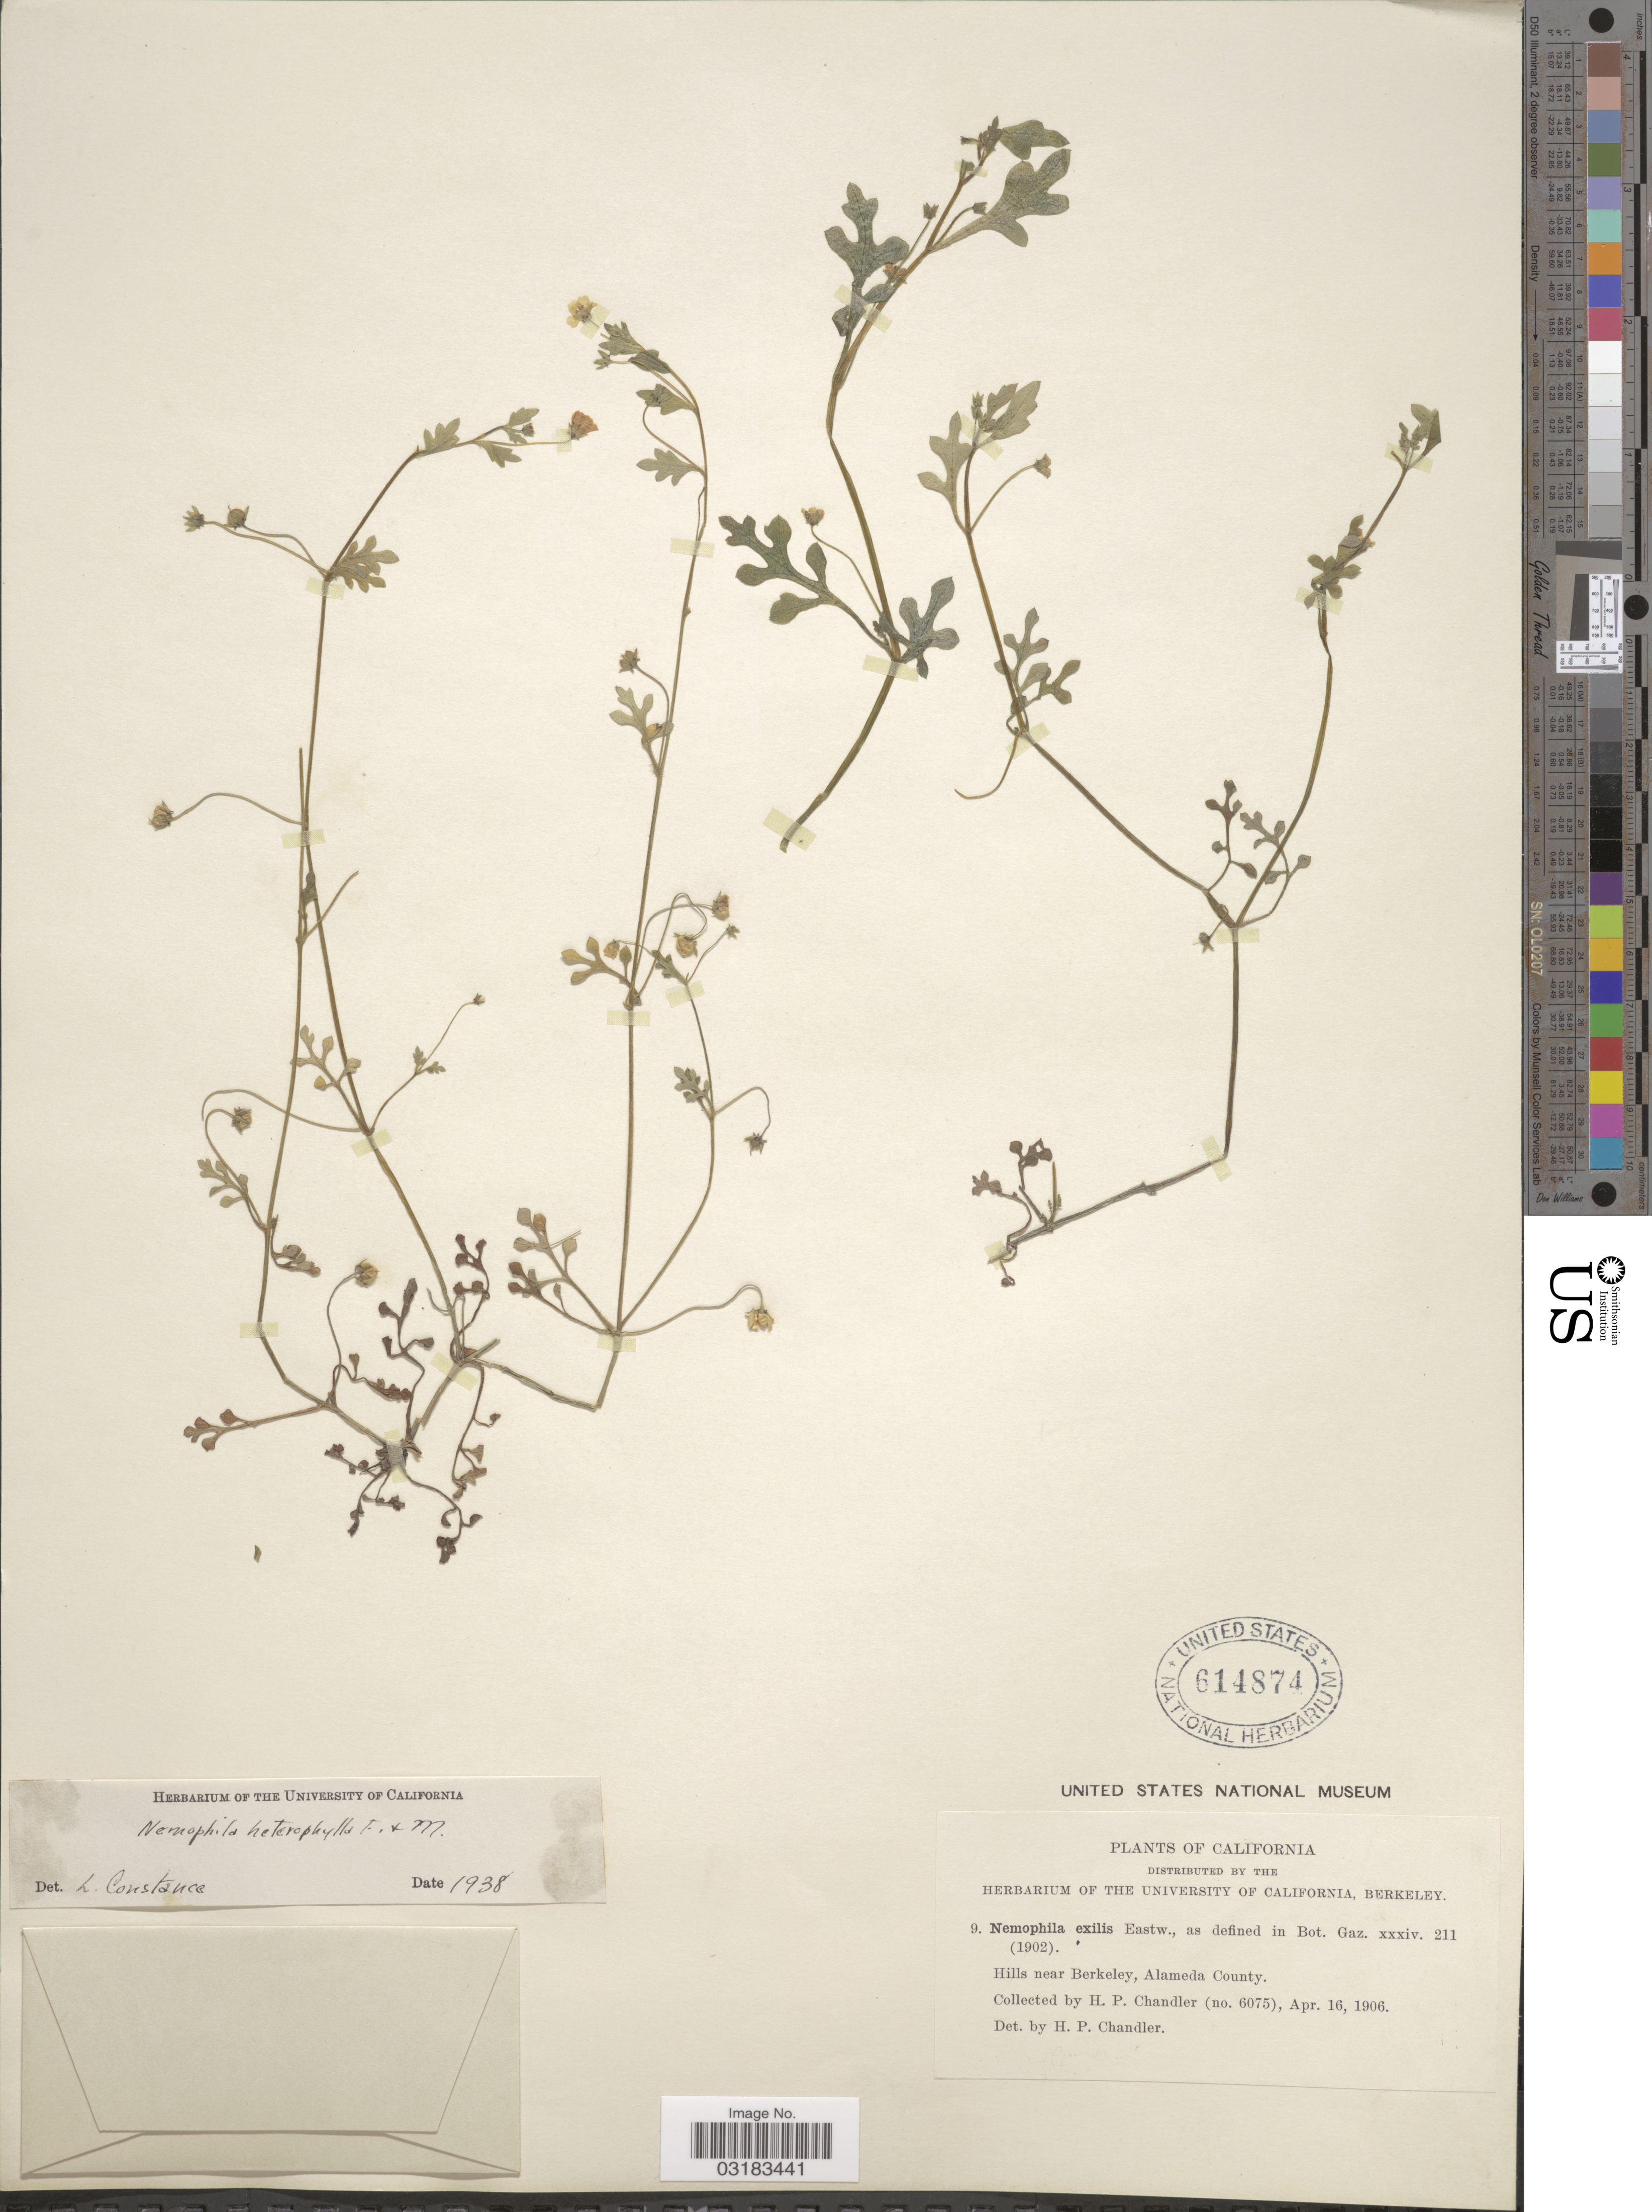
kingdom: Plantae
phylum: Tracheophyta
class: Magnoliopsida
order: Boraginales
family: Hydrophyllaceae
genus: Nemophila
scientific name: Nemophila heterophylla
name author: Fisch. & C.A. Mey.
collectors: H. Chandler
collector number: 9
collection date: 1906-04-16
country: United States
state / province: California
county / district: Alameda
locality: Hills near Berkeley, Alameda County.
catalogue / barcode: US 614874